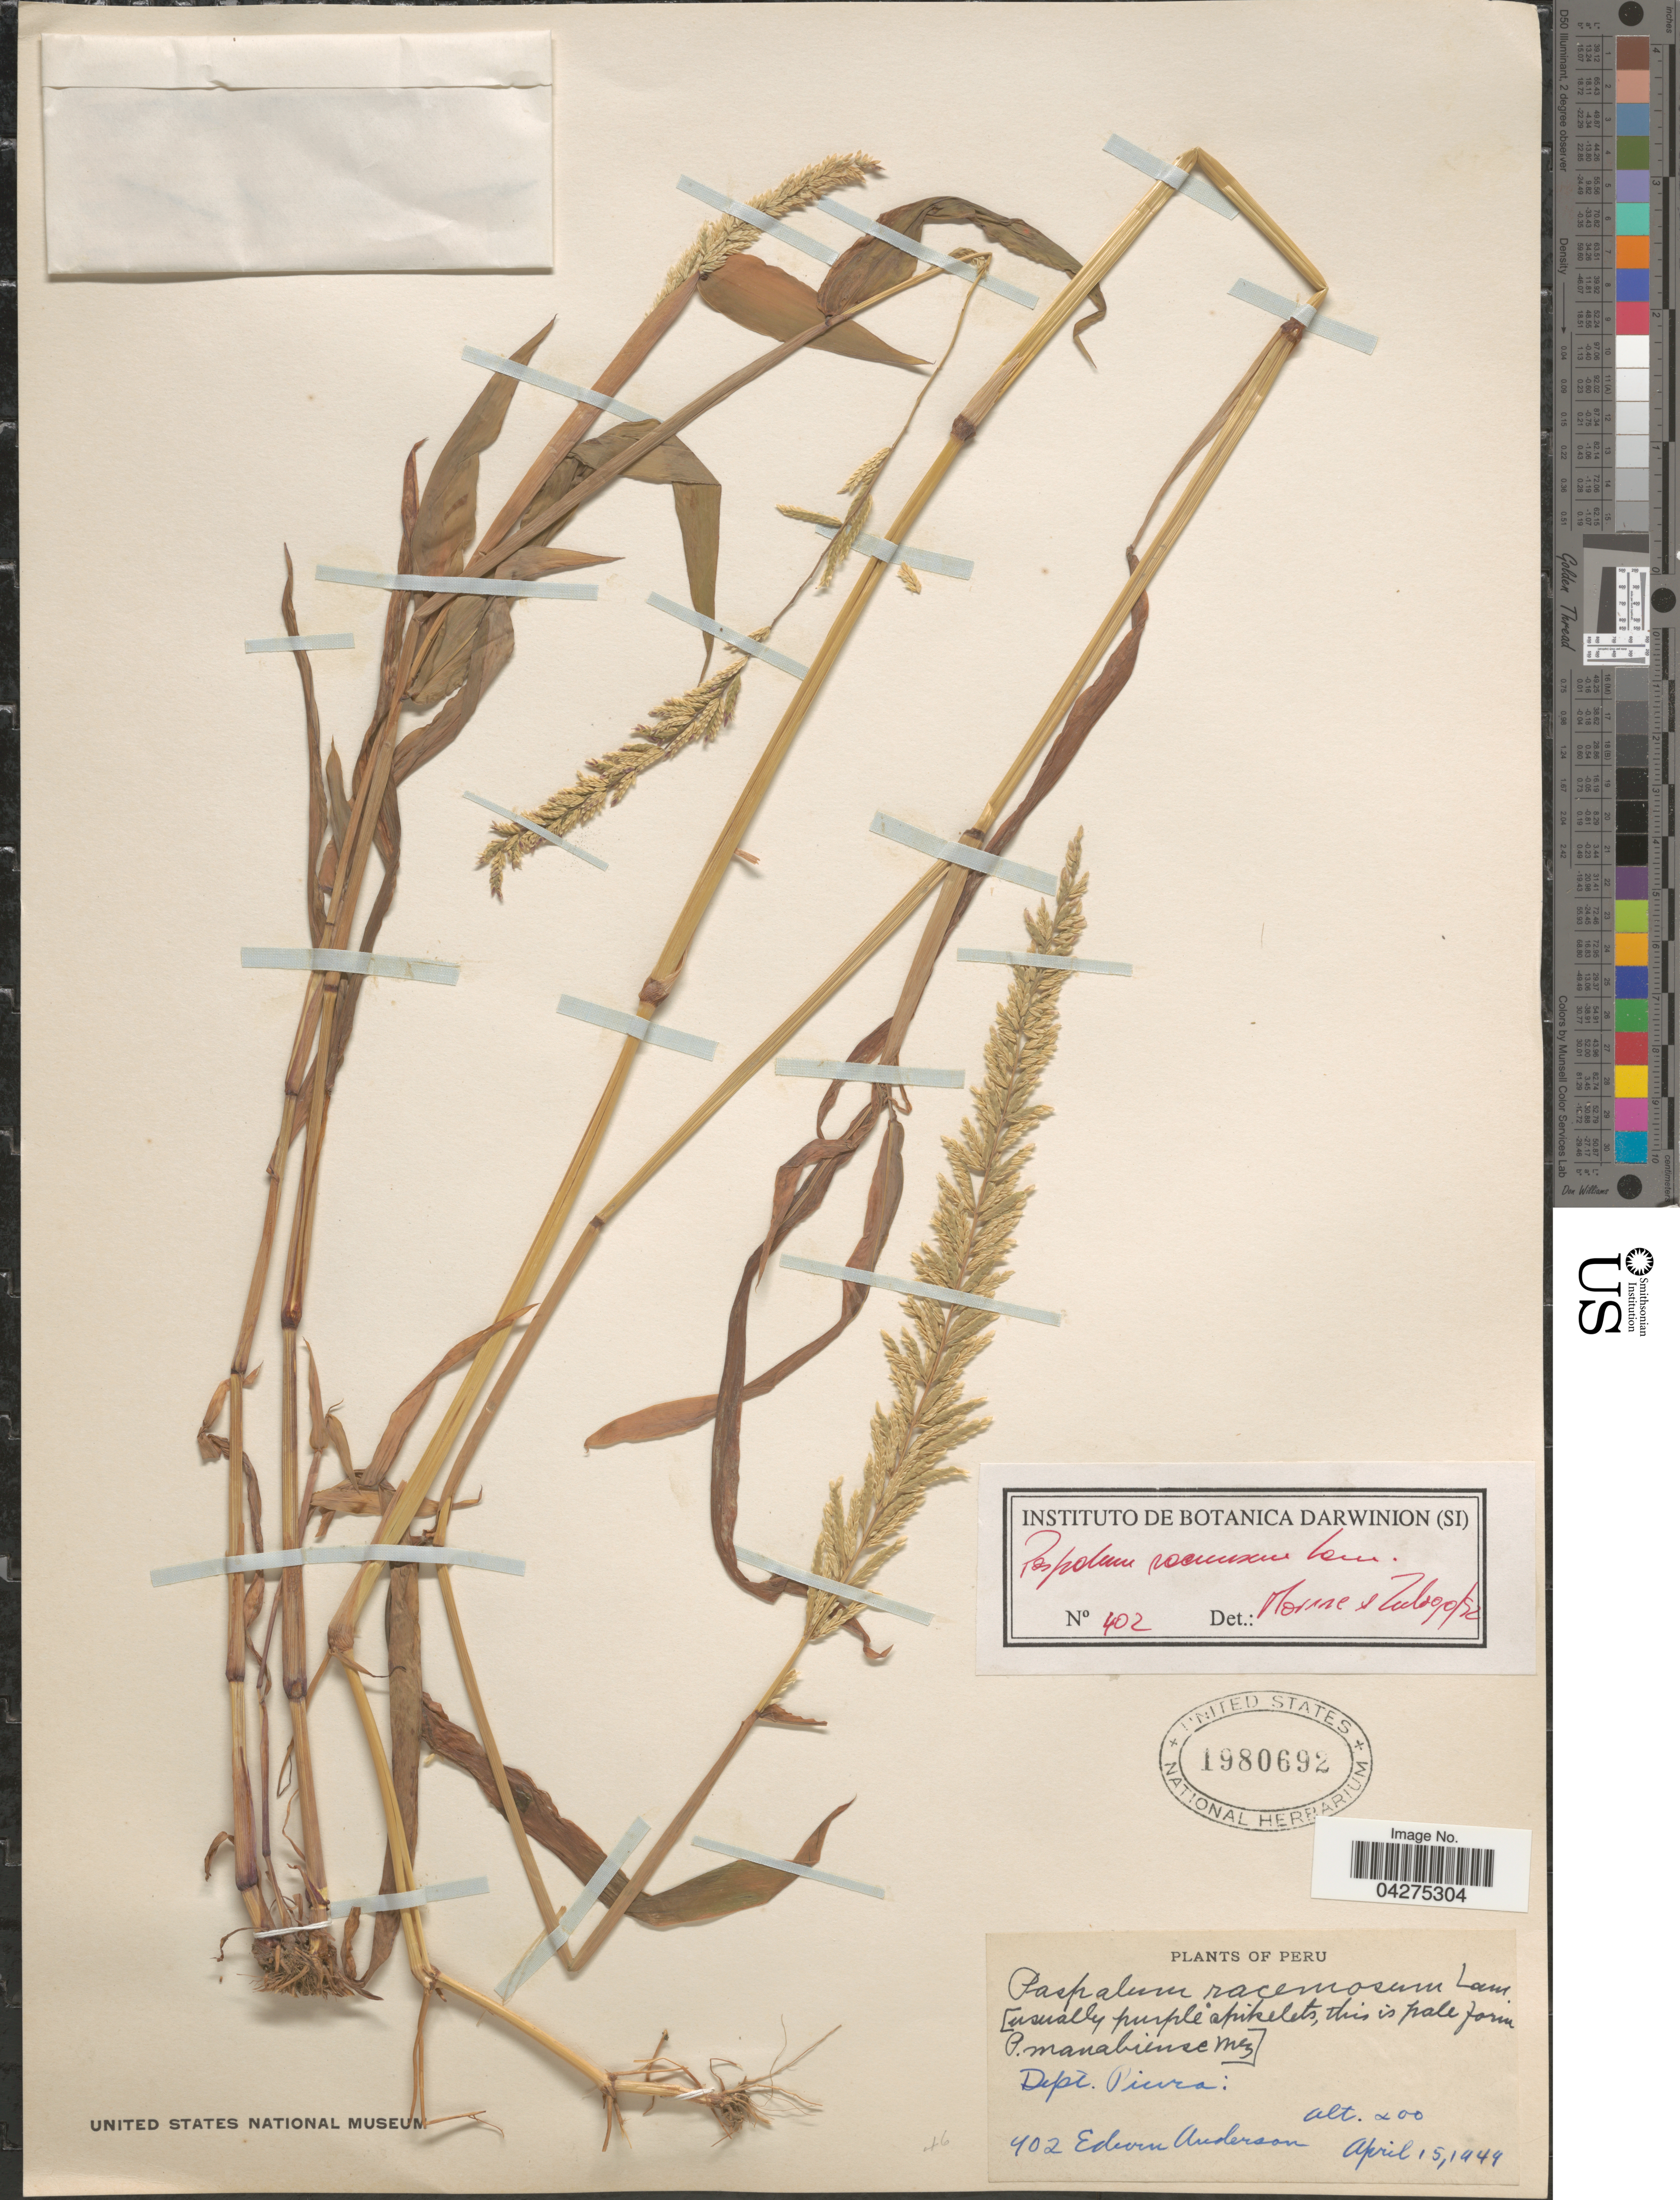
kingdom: Plantae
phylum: Tracheophyta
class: Liliopsida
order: Poales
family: Poaceae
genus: Paspalum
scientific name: Paspalum racemosum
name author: Lam.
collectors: E. Anderson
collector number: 402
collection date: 1944-04-15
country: Peru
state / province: Piura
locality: Dept. Puira.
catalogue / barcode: US 1980692